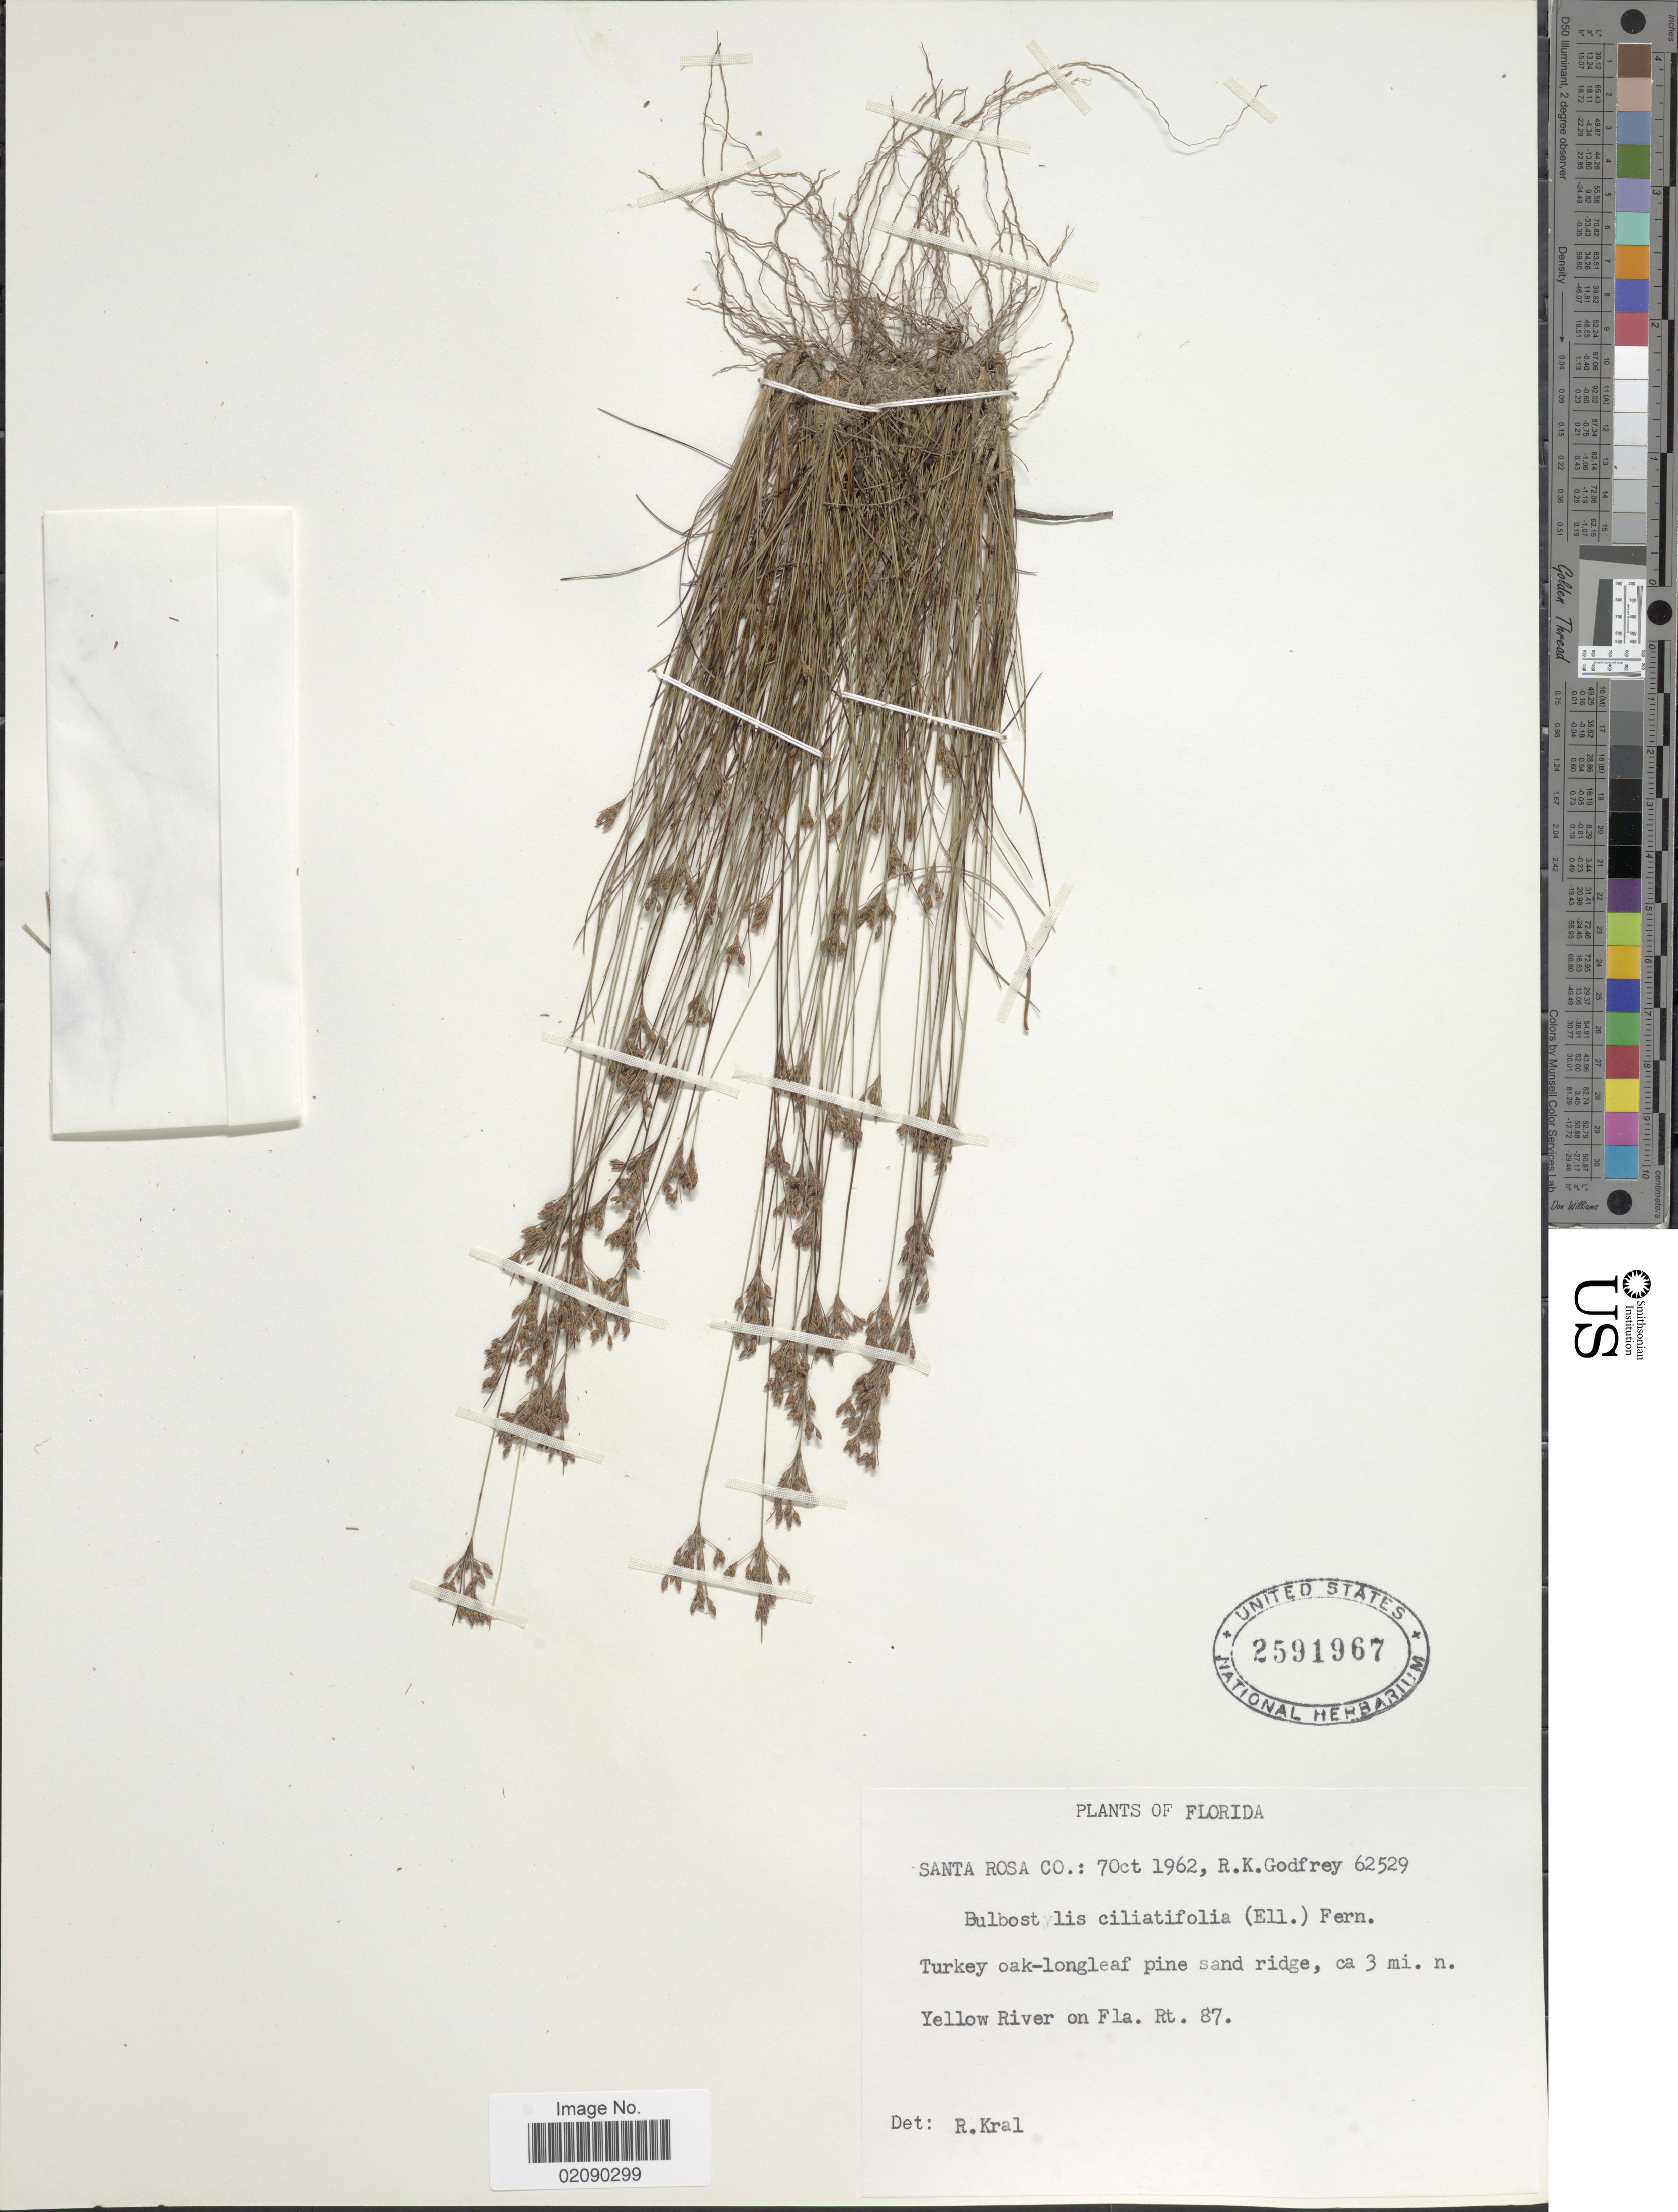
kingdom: Plantae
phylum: Tracheophyta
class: Liliopsida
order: Poales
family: Cyperaceae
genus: Bulbostylis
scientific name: Bulbostylis ciliatifolia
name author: (Elliott) Fernald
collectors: R. K. Godfrey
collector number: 62529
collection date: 1962-10-07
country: United States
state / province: Florida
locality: Santa Rosa Co.: ca. 3 mi. n. Yellow River on Fla. Rt. 87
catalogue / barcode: US 2591967